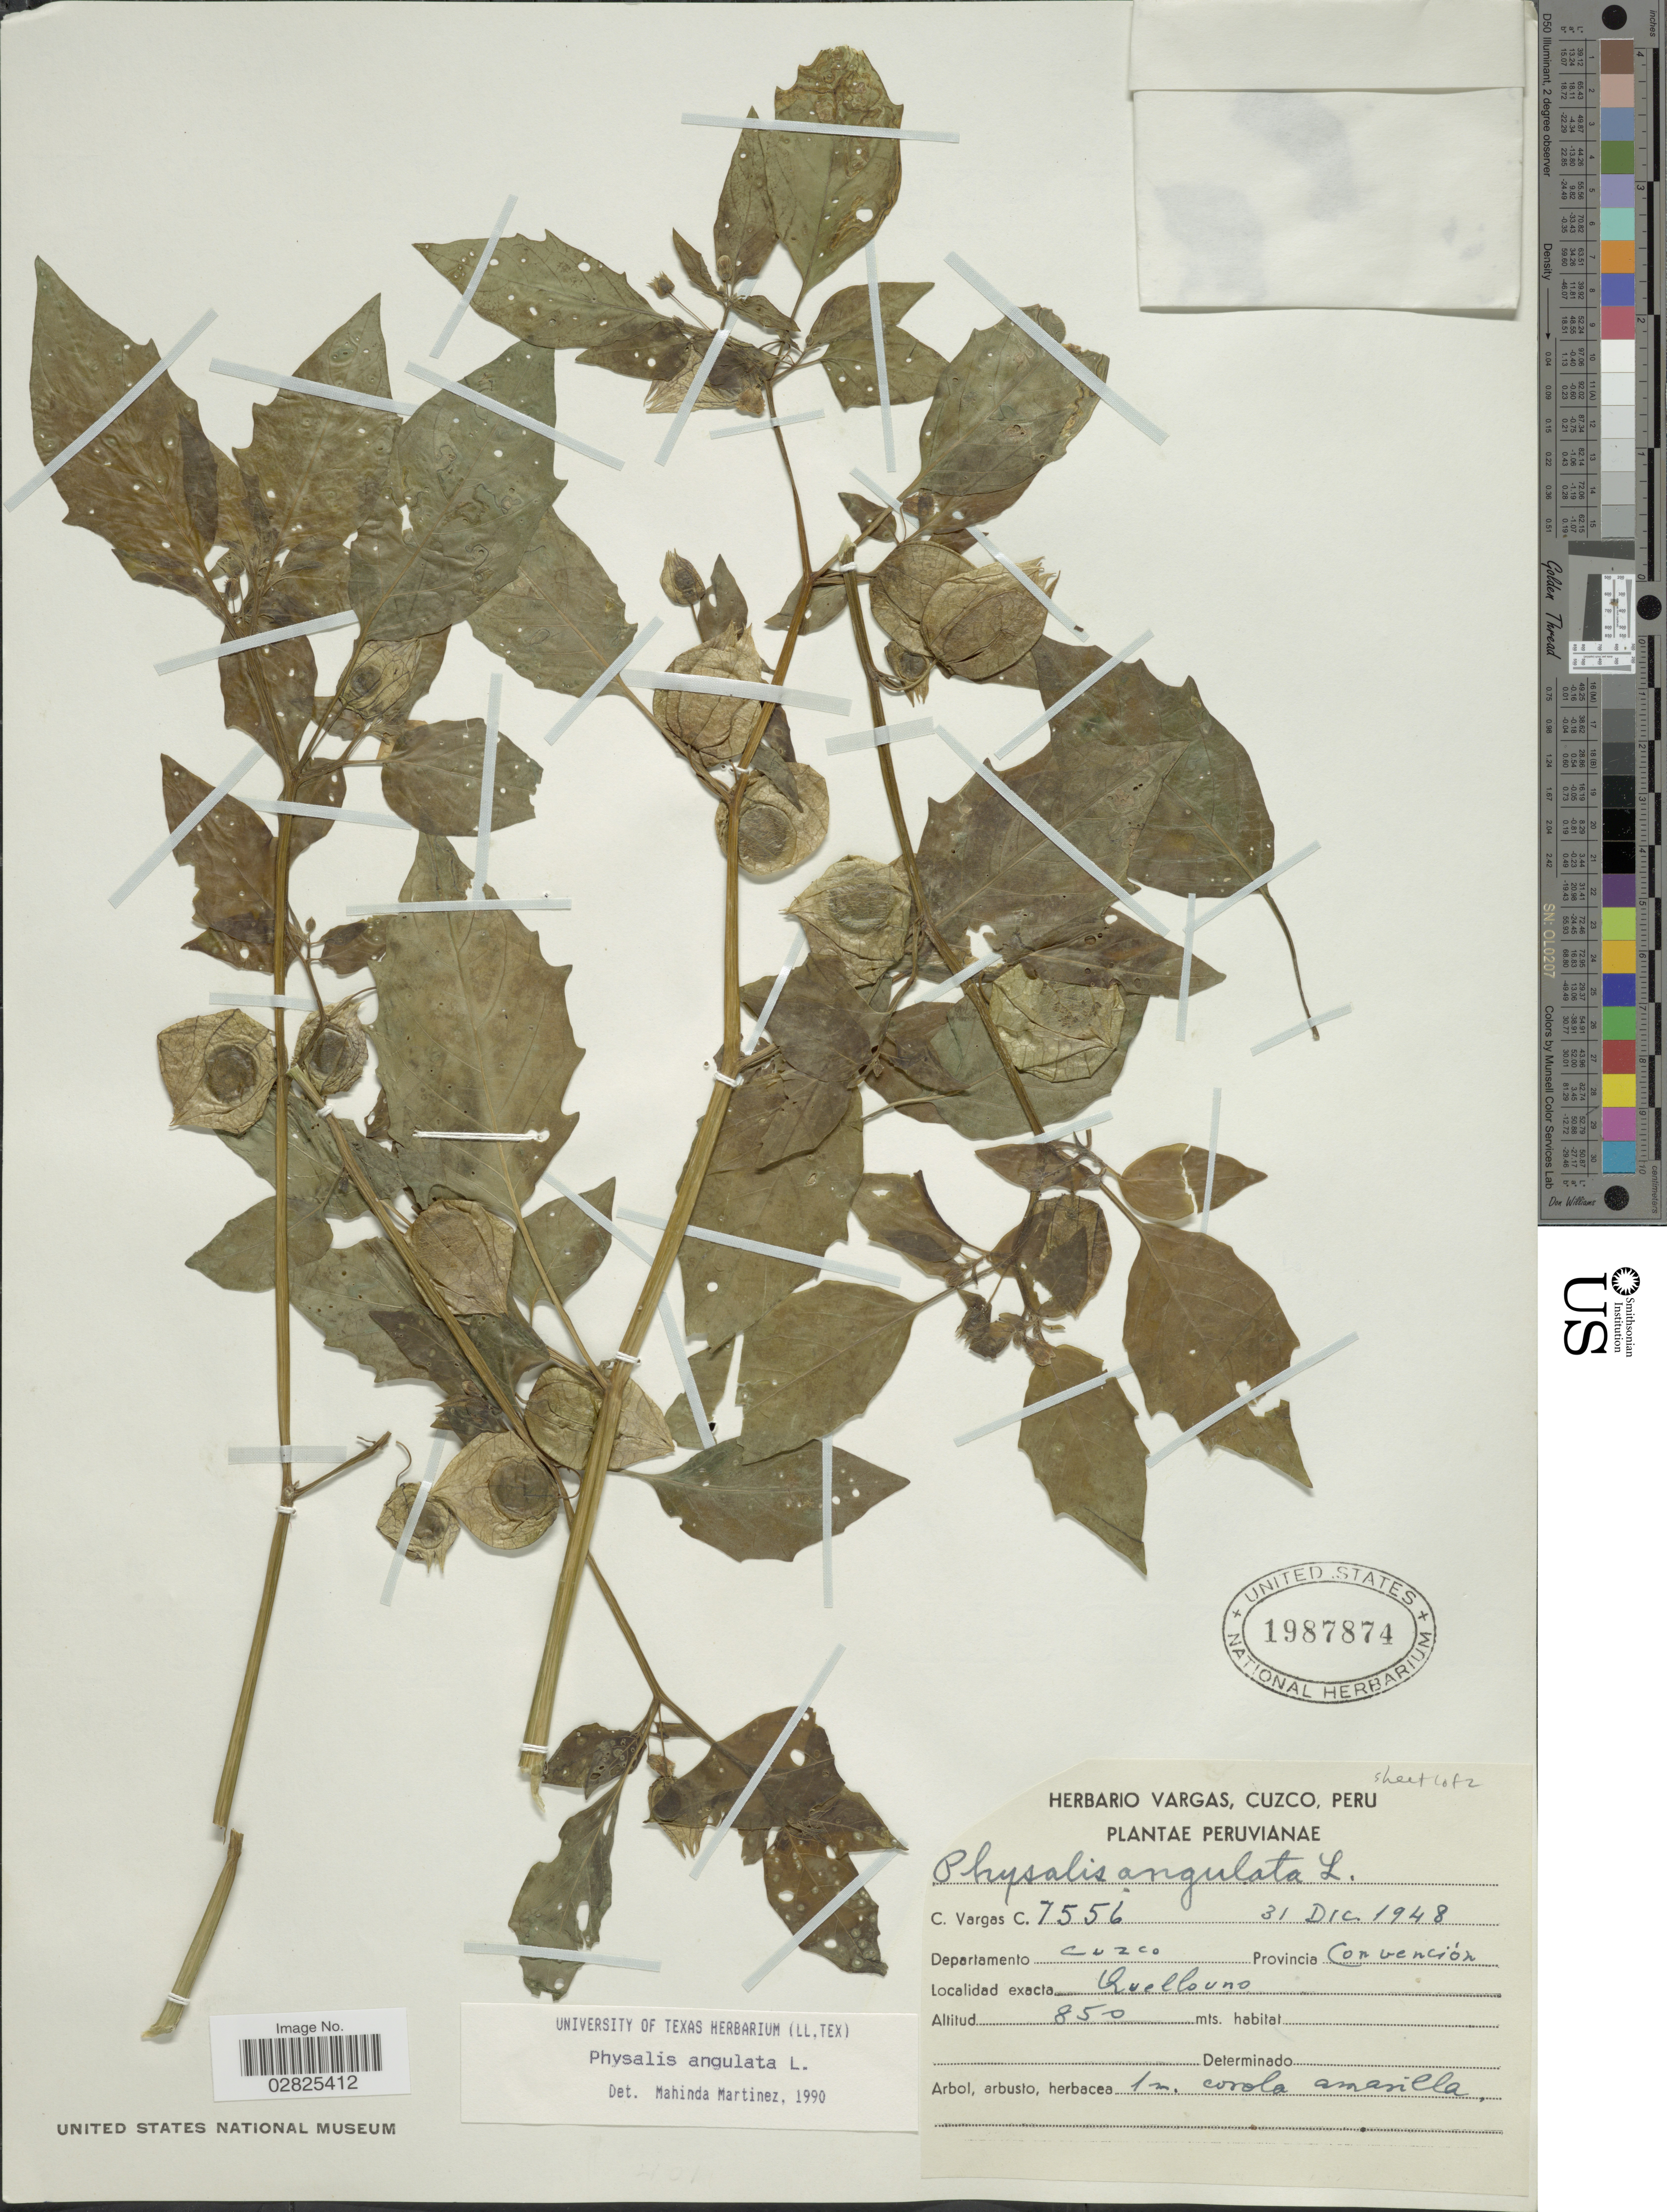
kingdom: Plantae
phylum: Tracheophyta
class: Magnoliopsida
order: Solanales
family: Solanaceae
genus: Physalis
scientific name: Physalis angulata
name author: L.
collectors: C. Vargas Calderón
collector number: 7556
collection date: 1948-12-31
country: Peru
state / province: Cusco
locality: Departamento Cuzco, Provincia Convención, Quellouno.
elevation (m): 850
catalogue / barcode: US 1987874